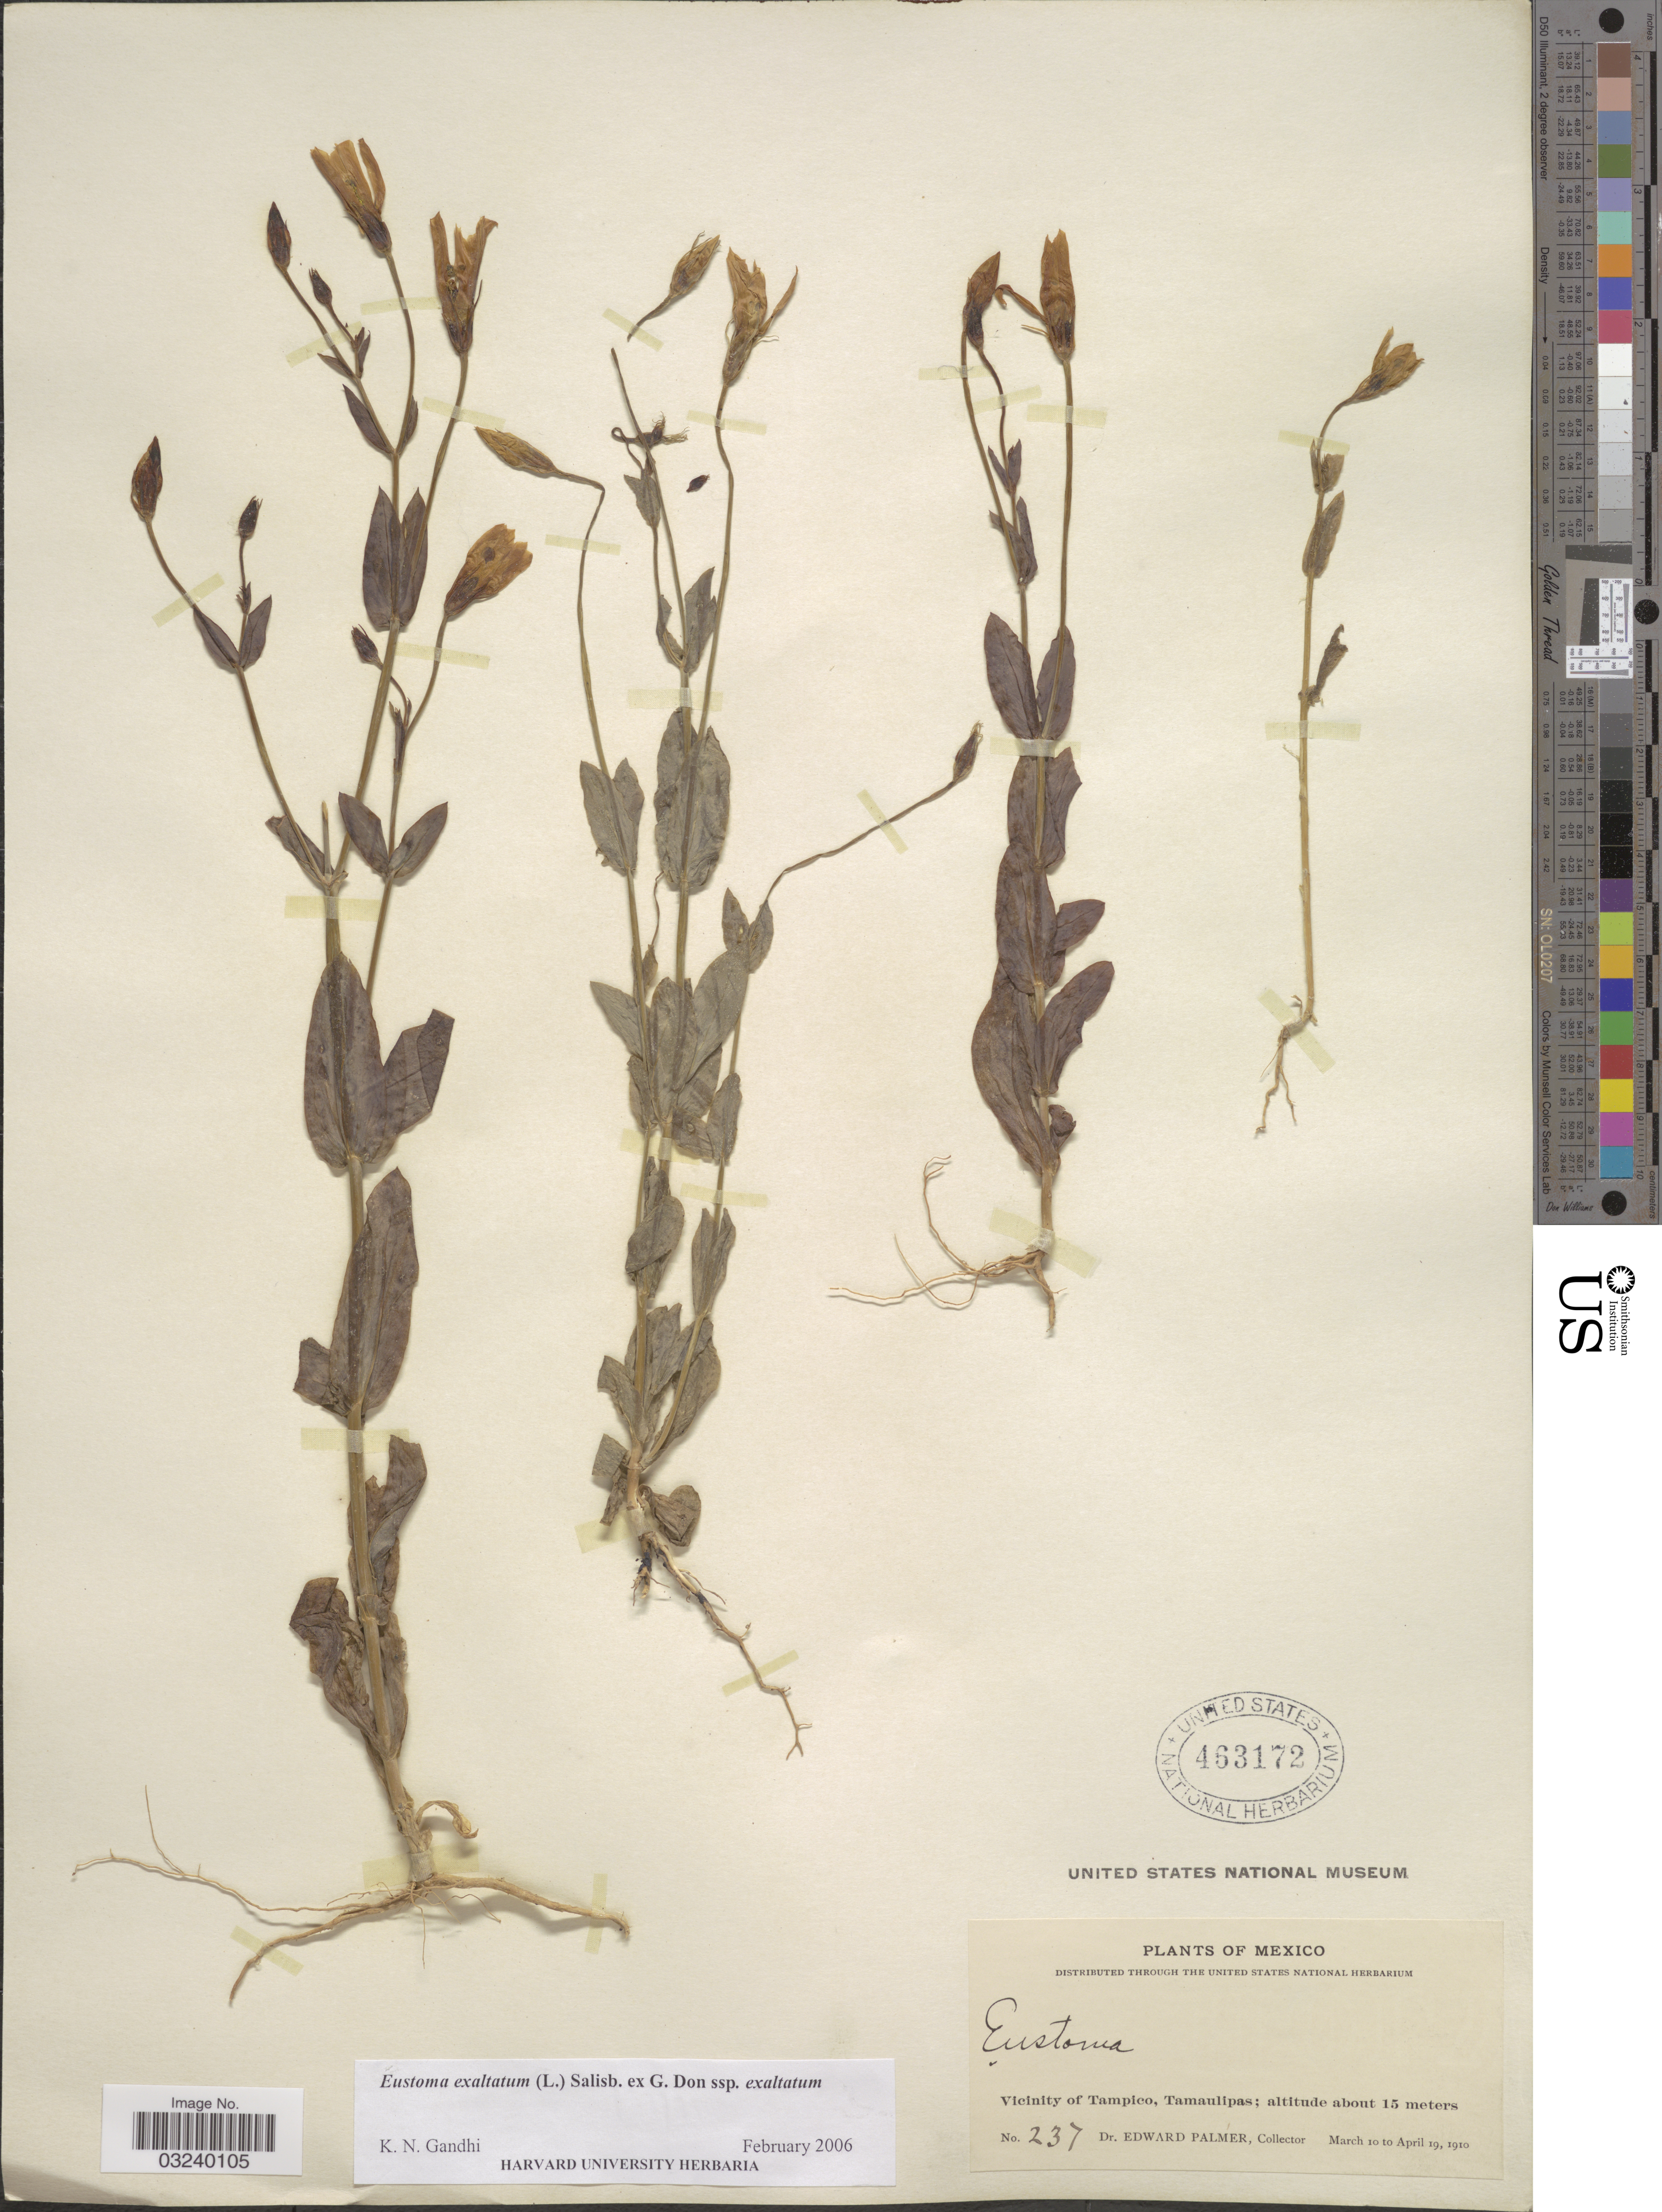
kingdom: Plantae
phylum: Tracheophyta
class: Magnoliopsida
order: Gentianales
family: Gentianaceae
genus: Eustoma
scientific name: Eustoma exaltatum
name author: (L.) Salisb. ex Don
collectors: E. Palmer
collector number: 237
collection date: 1910-03-10/1910-04-19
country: Mexico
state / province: Tamaulipas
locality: Vicinity of Tampico.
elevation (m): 15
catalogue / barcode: US 463172